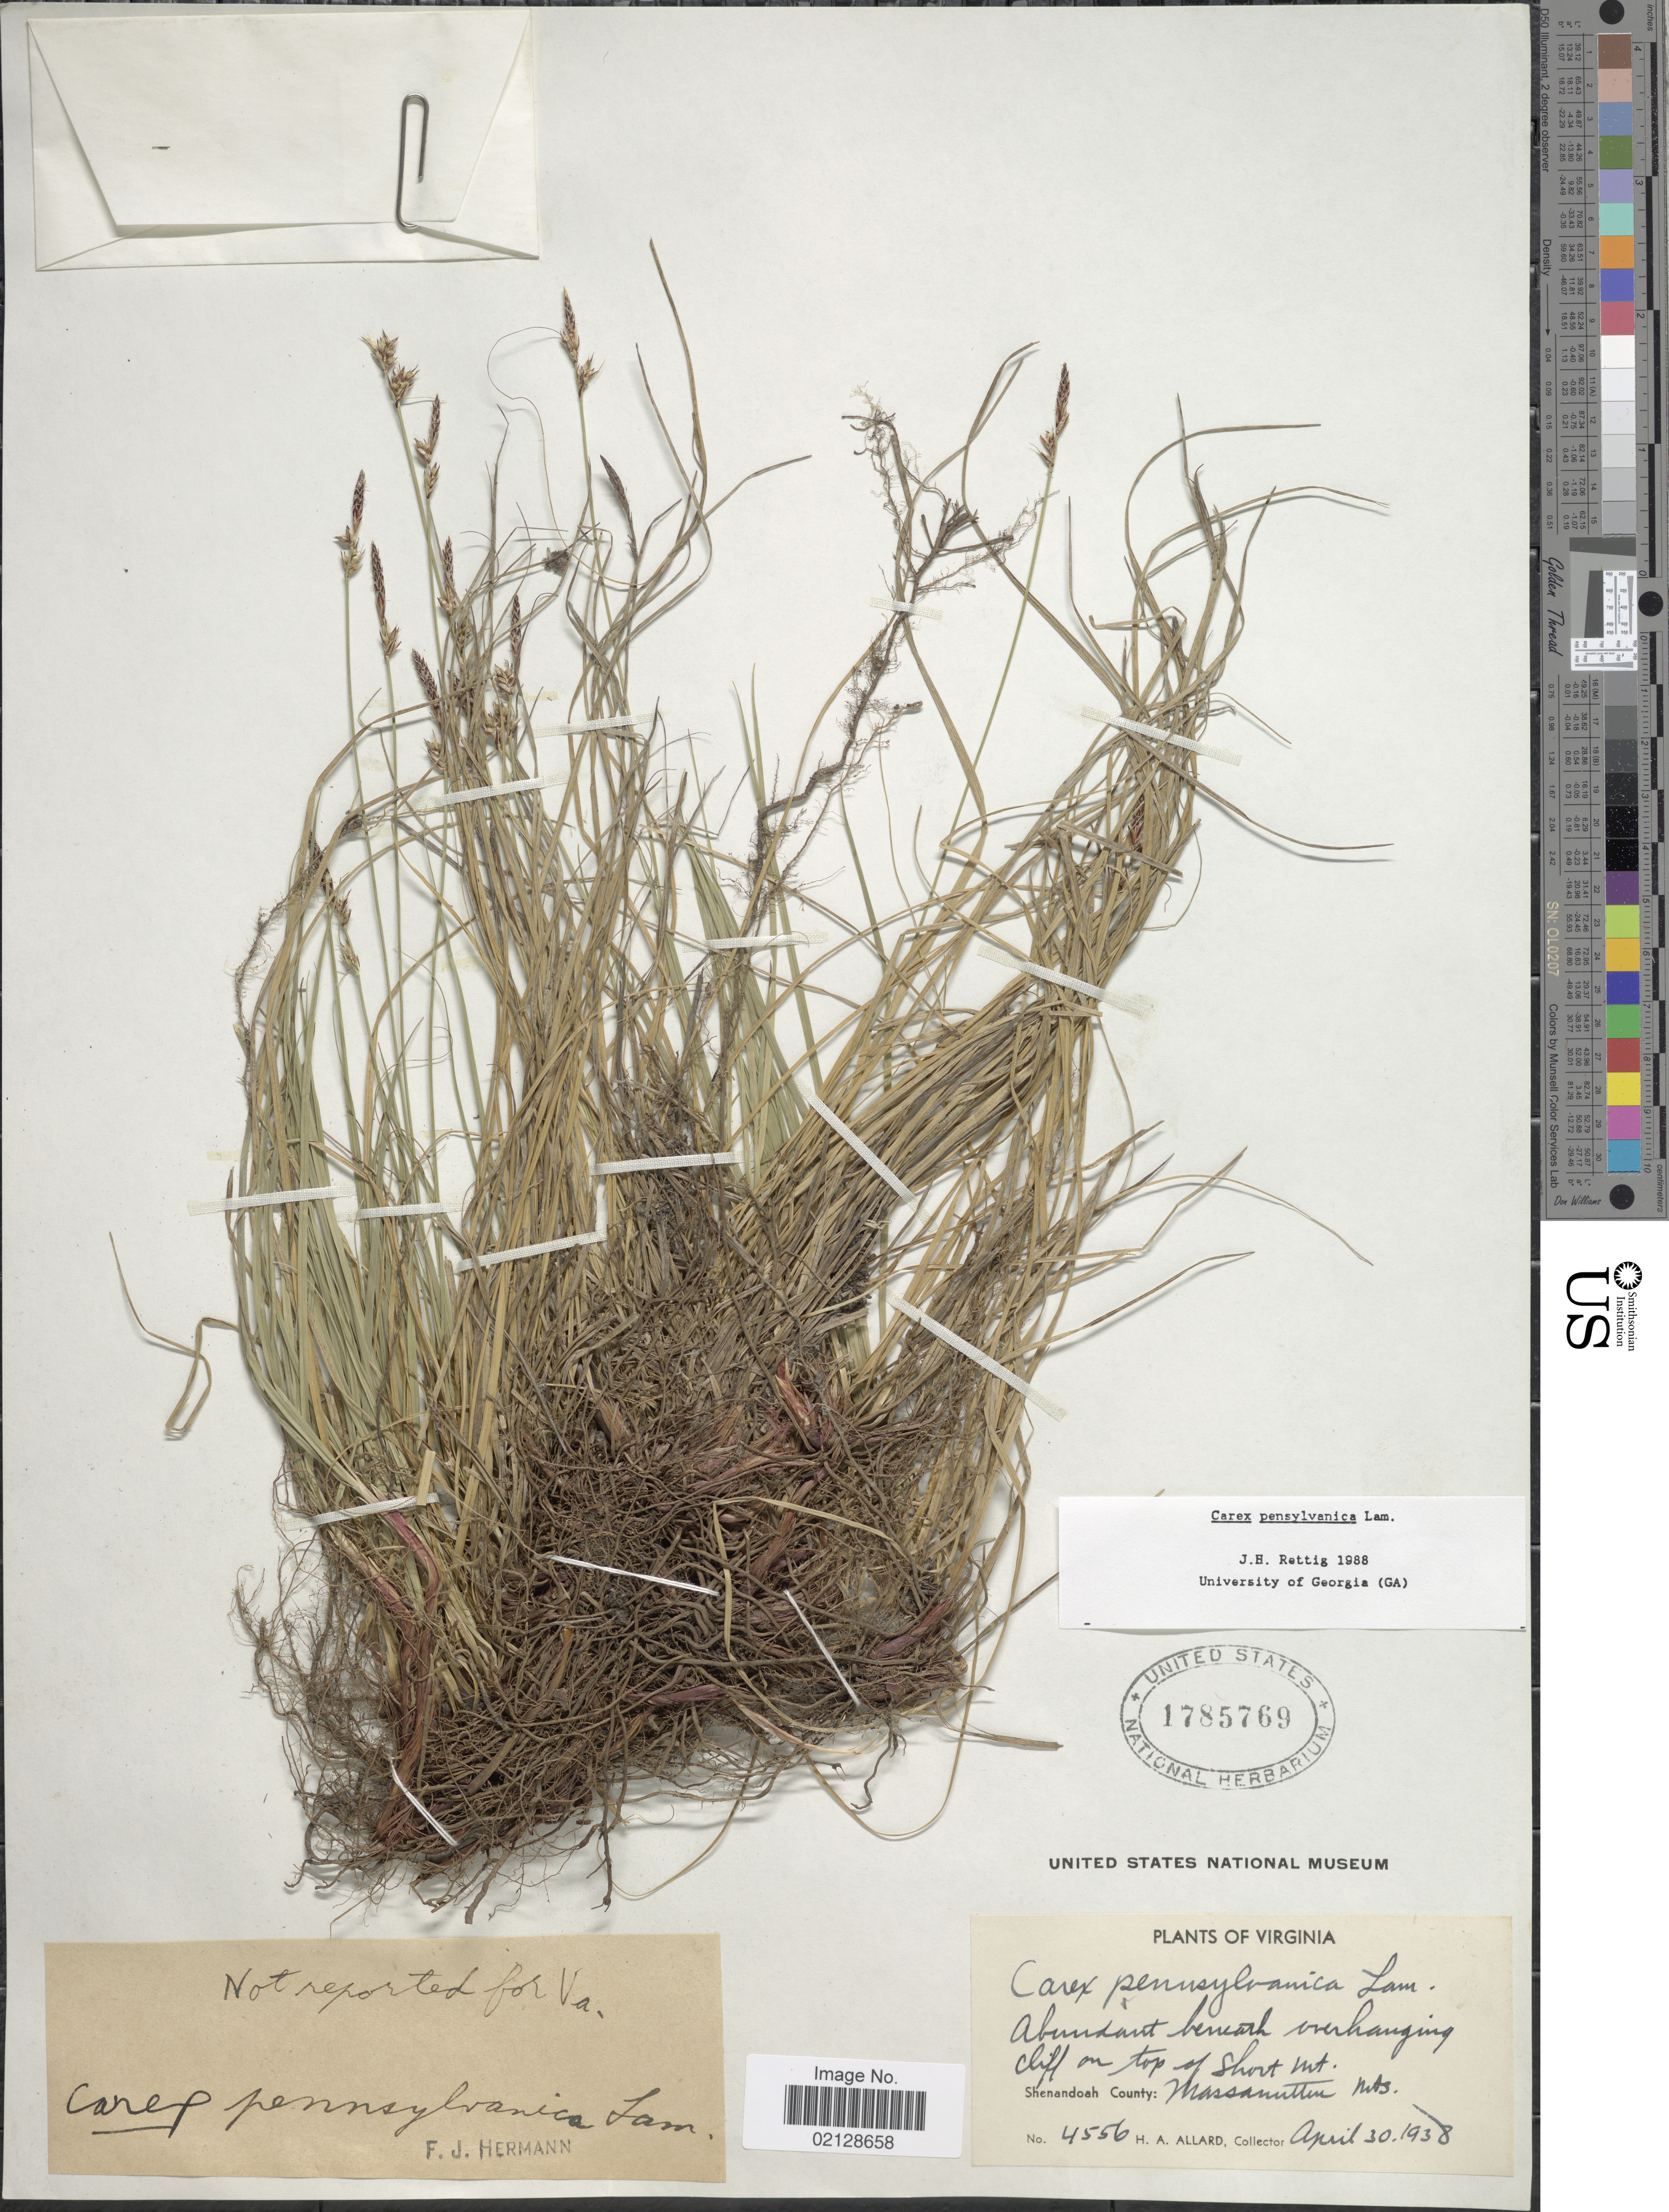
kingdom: Plantae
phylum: Tracheophyta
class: Liliopsida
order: Poales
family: Cyperaceae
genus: Carex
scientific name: Carex pensylvanica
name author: Lam.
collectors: H. A. Allard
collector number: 4556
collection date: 1938-04-30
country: United States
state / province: Virginia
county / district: Shenandoah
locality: Abundant beneath overhanging cliff on top of Short Mt., Shenandoah County: Massanutten; Mts.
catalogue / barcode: US 1785769